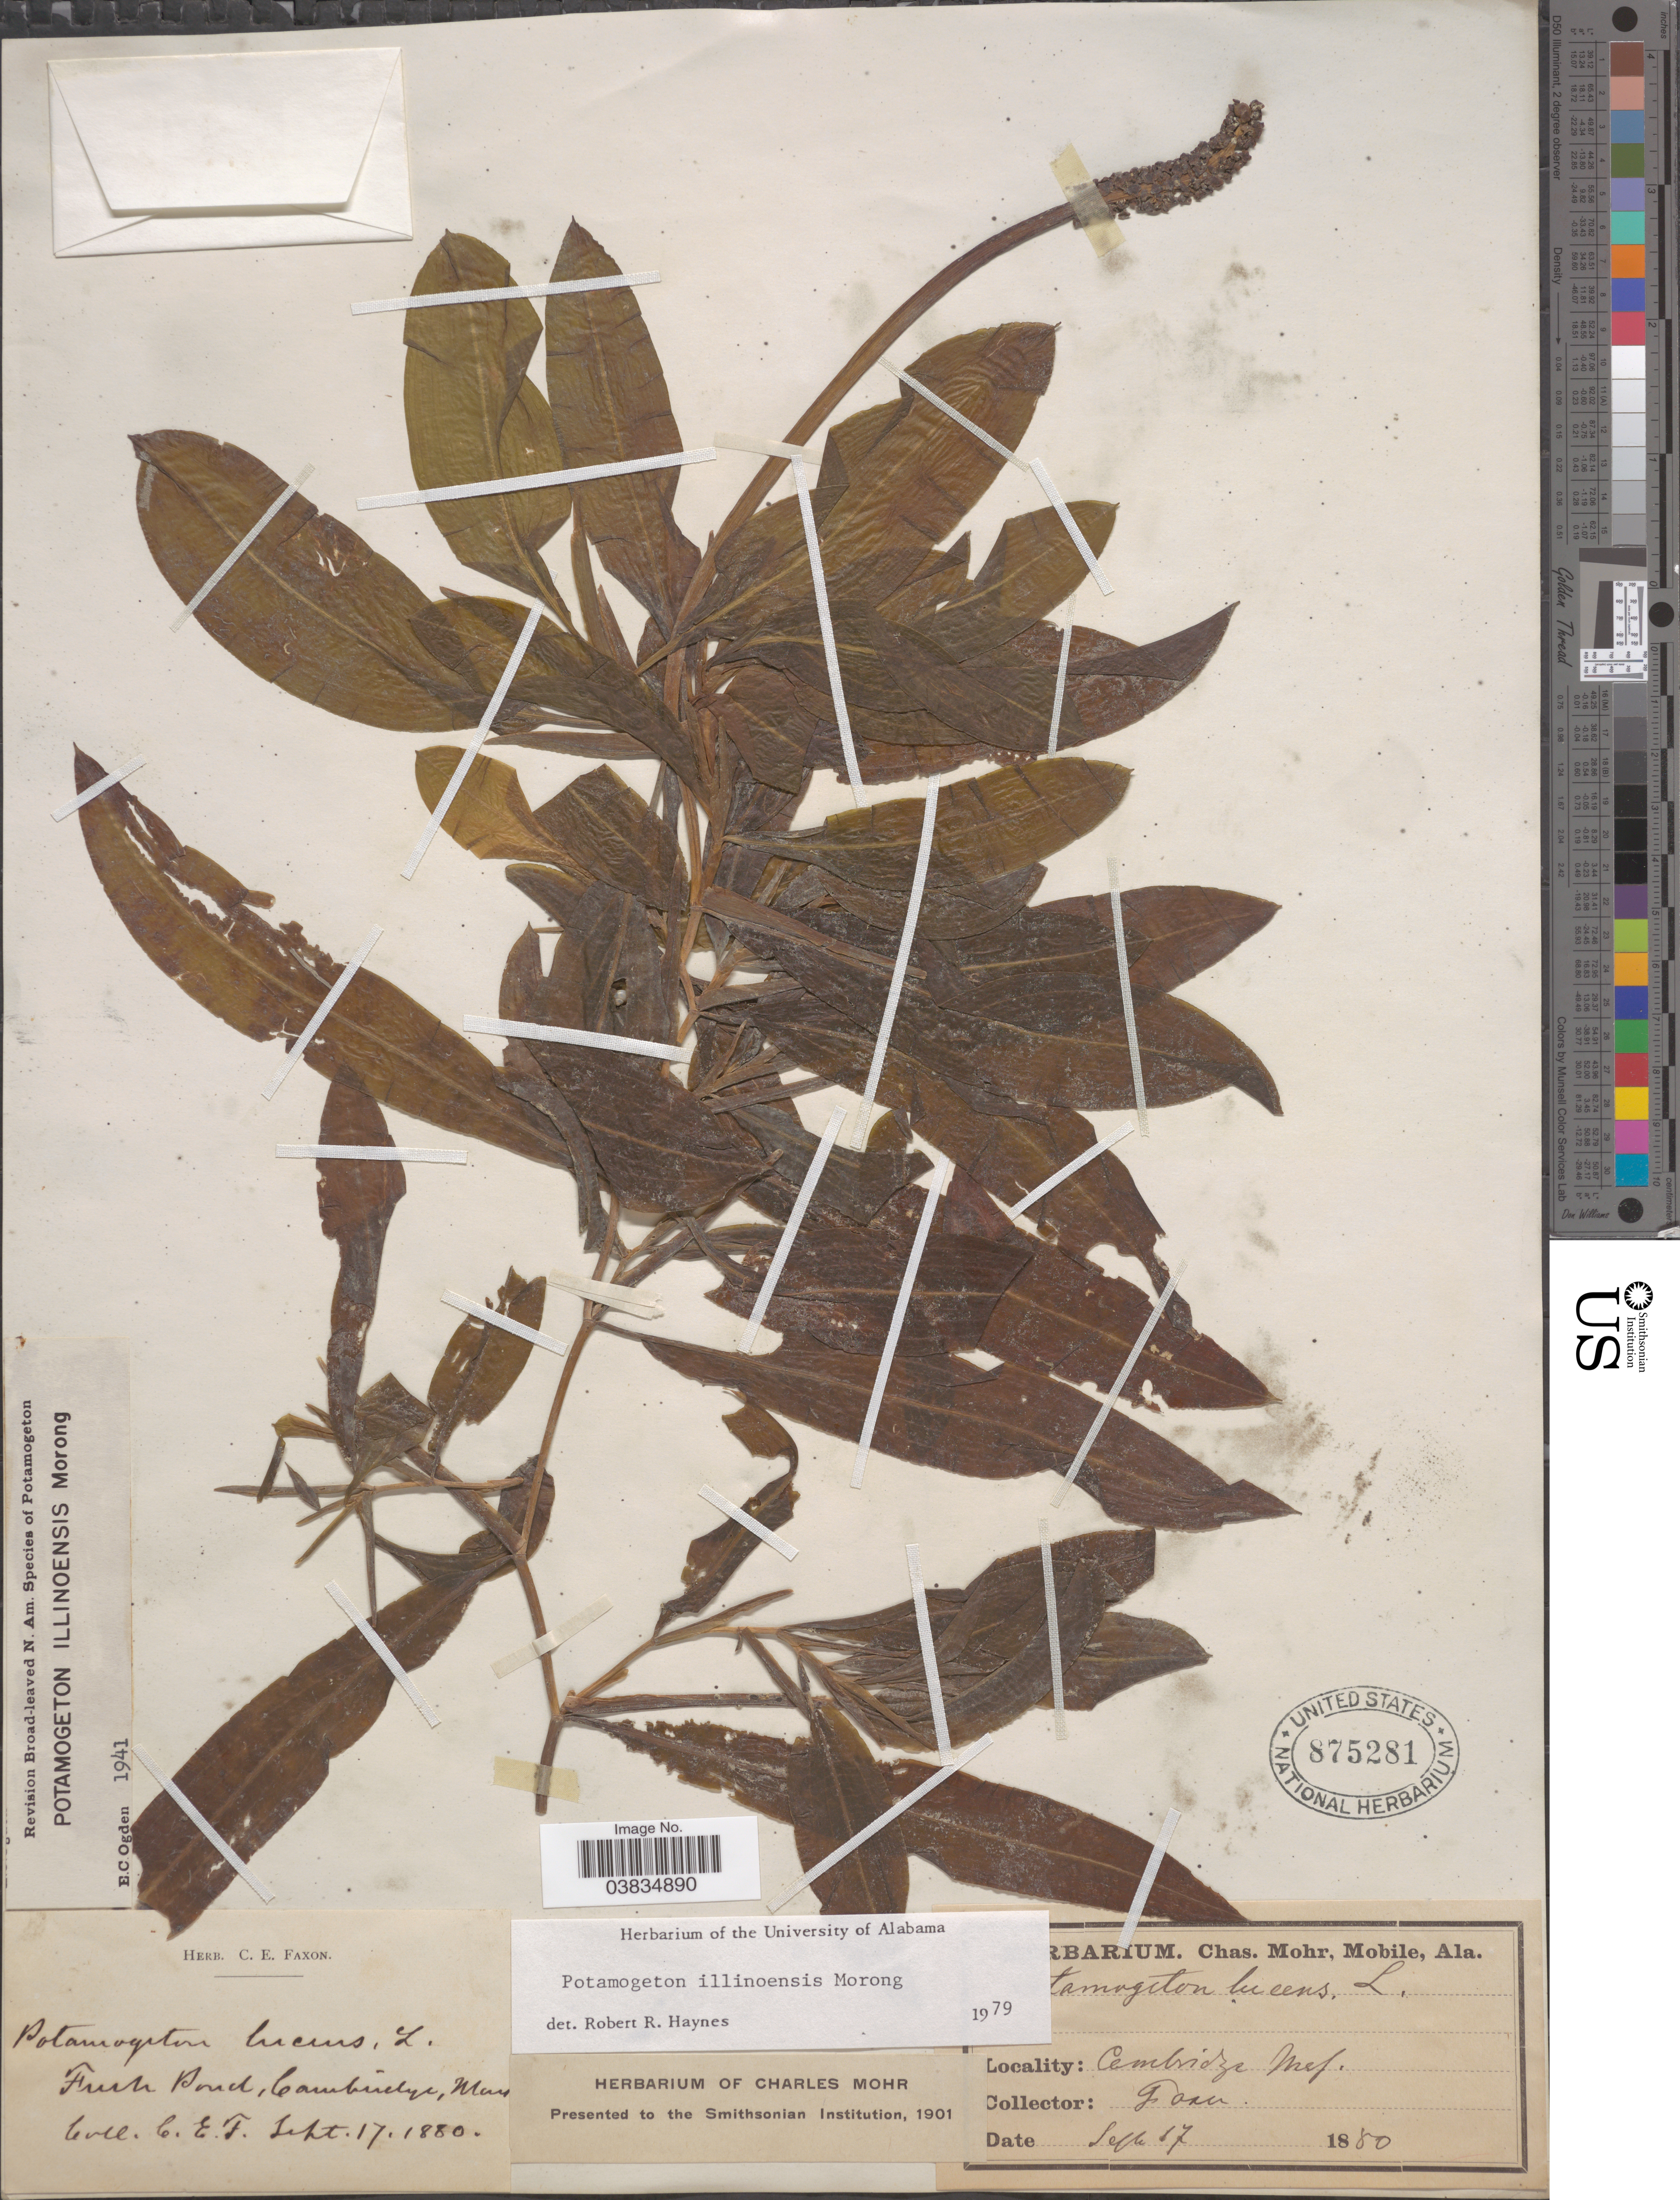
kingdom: Plantae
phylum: Tracheophyta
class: Liliopsida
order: Alismatales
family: Potamogetonaceae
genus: Potamogeton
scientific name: Potamogeton illinoensis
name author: Morong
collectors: C. Faxon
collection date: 1880-09-17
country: United States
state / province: Massachusetts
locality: Fresh Pond, Cambridge Pref.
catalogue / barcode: US 875281